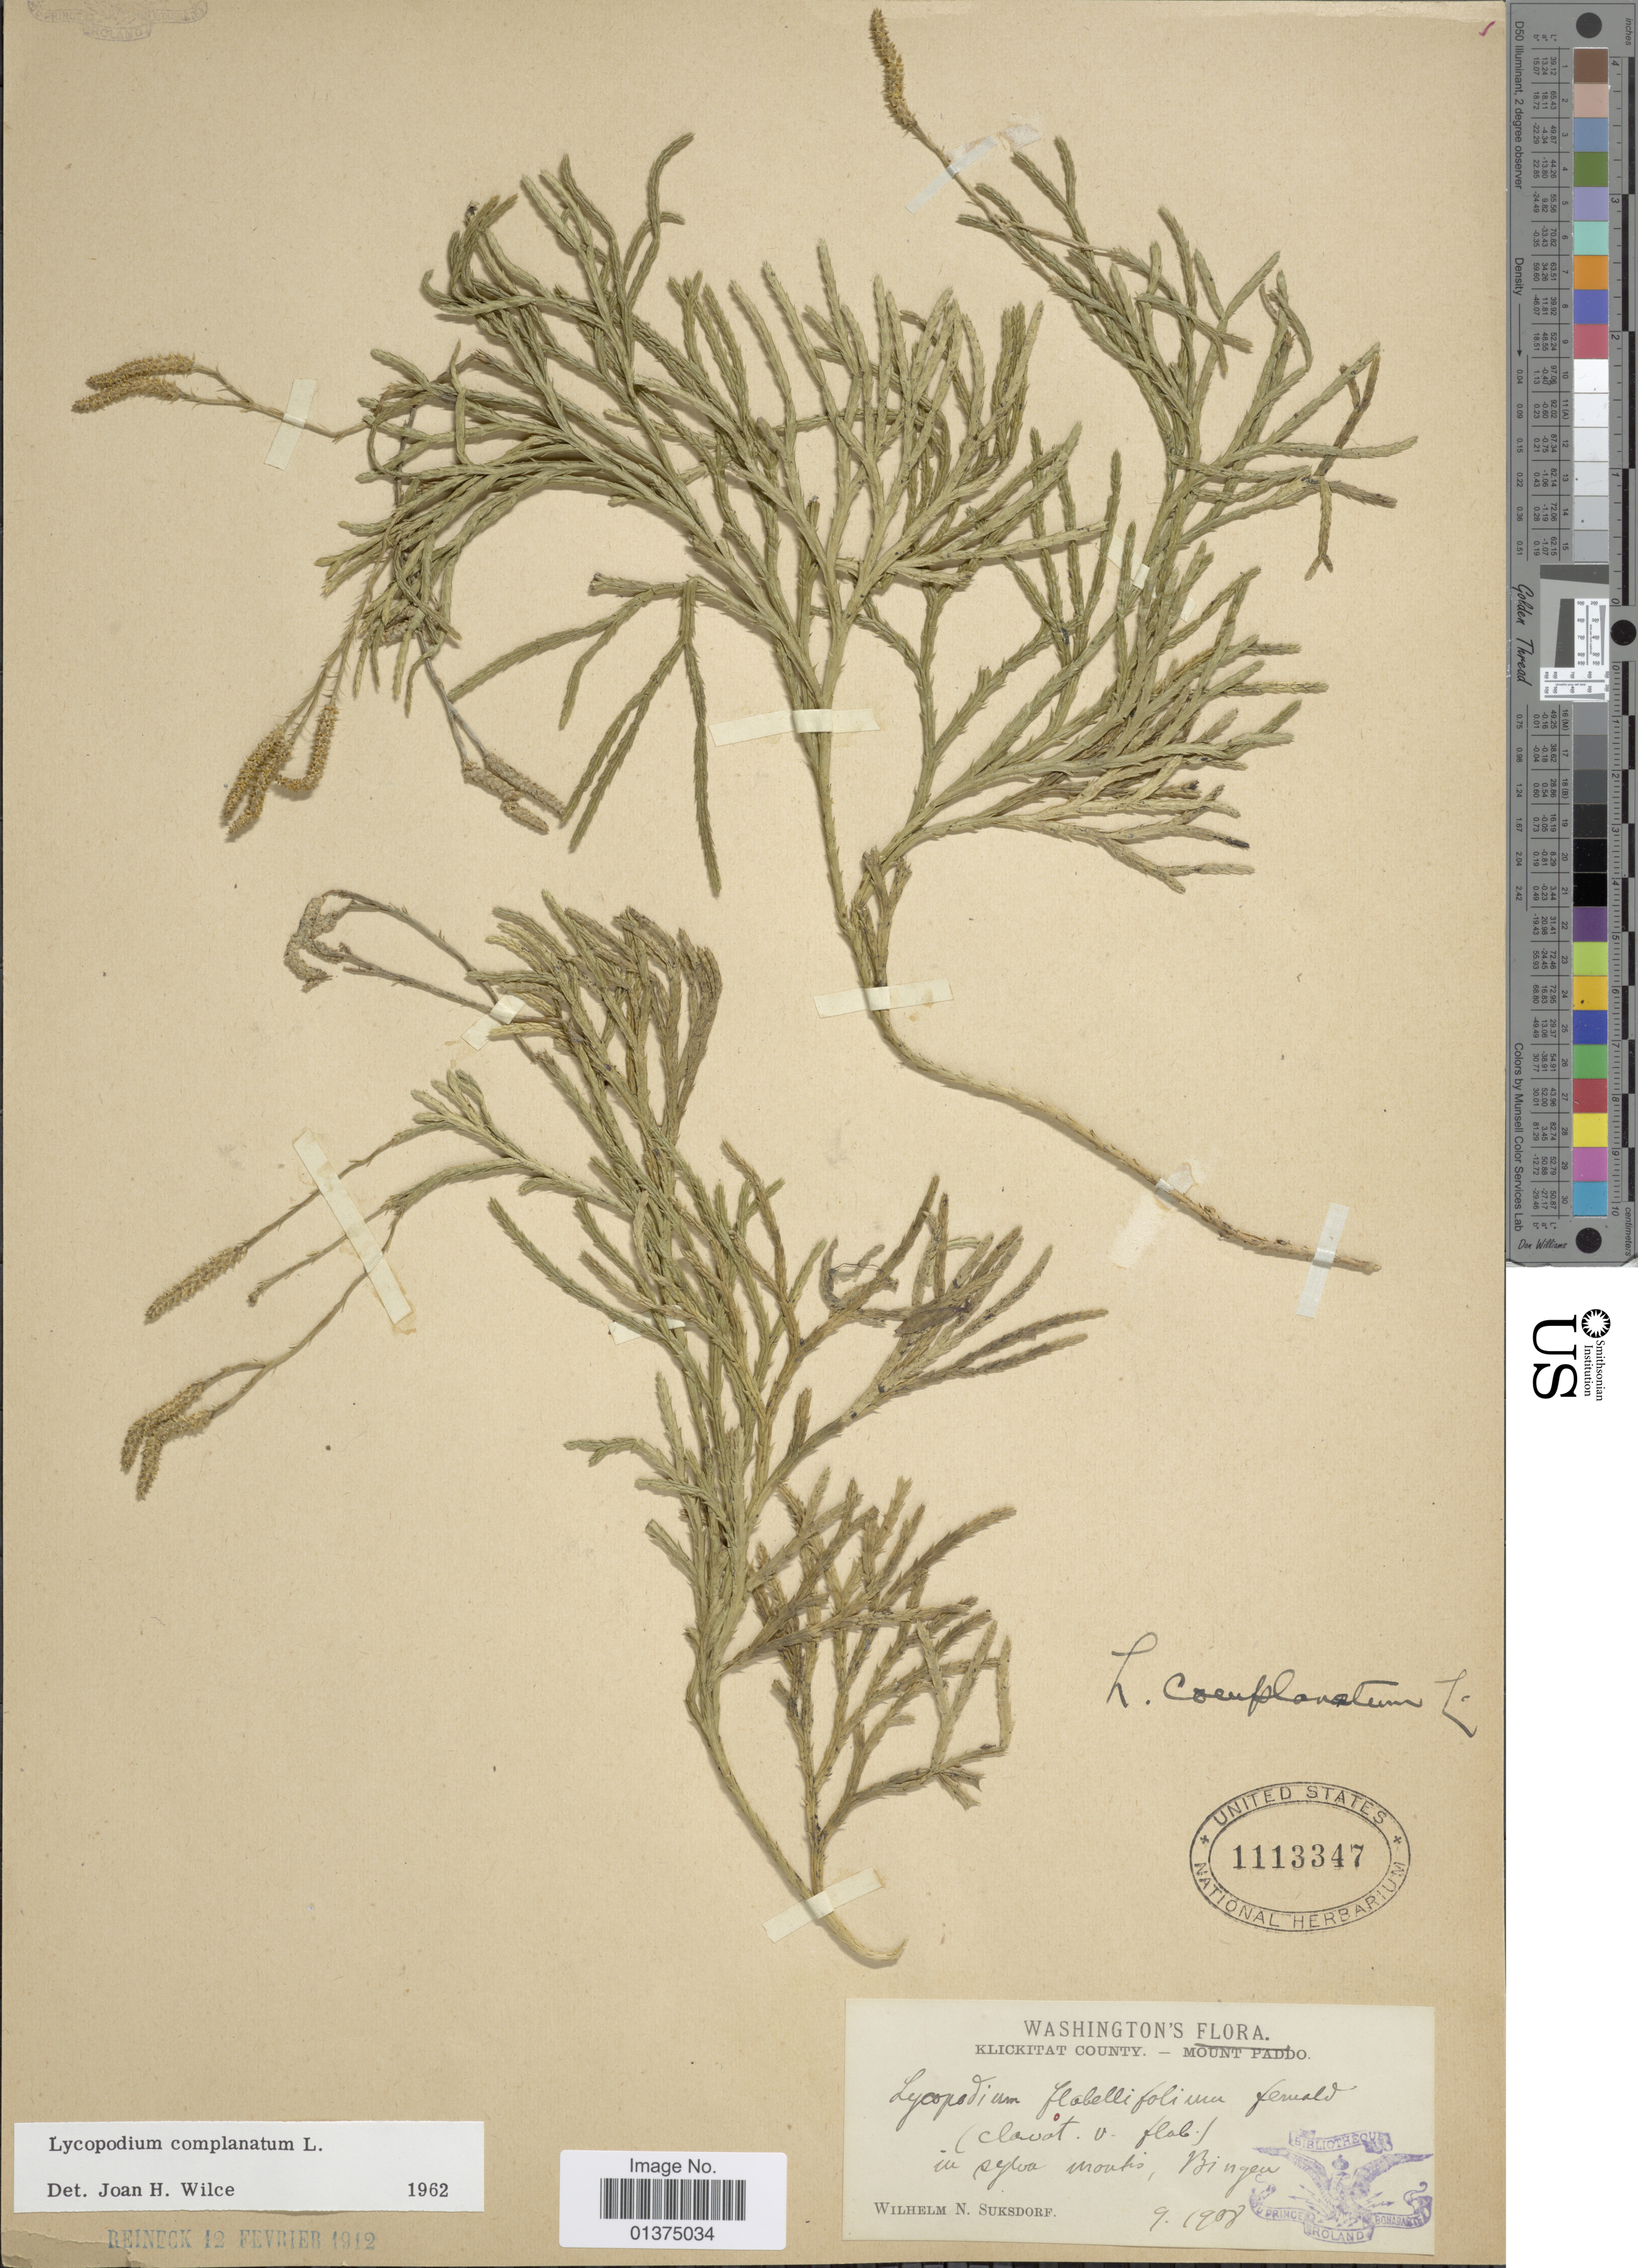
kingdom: Plantae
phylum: Tracheophyta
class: Lycopodiopsida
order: Lycopodiales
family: Lycopodiaceae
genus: Diphasiastrum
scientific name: Diphasiastrum complanatum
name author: (L.) Holub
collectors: W. N. Suksdorf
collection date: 1908-09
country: United States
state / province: Washington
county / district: Klickitat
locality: Klickitat County, in sylva montis, Bingen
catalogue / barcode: US 1113347